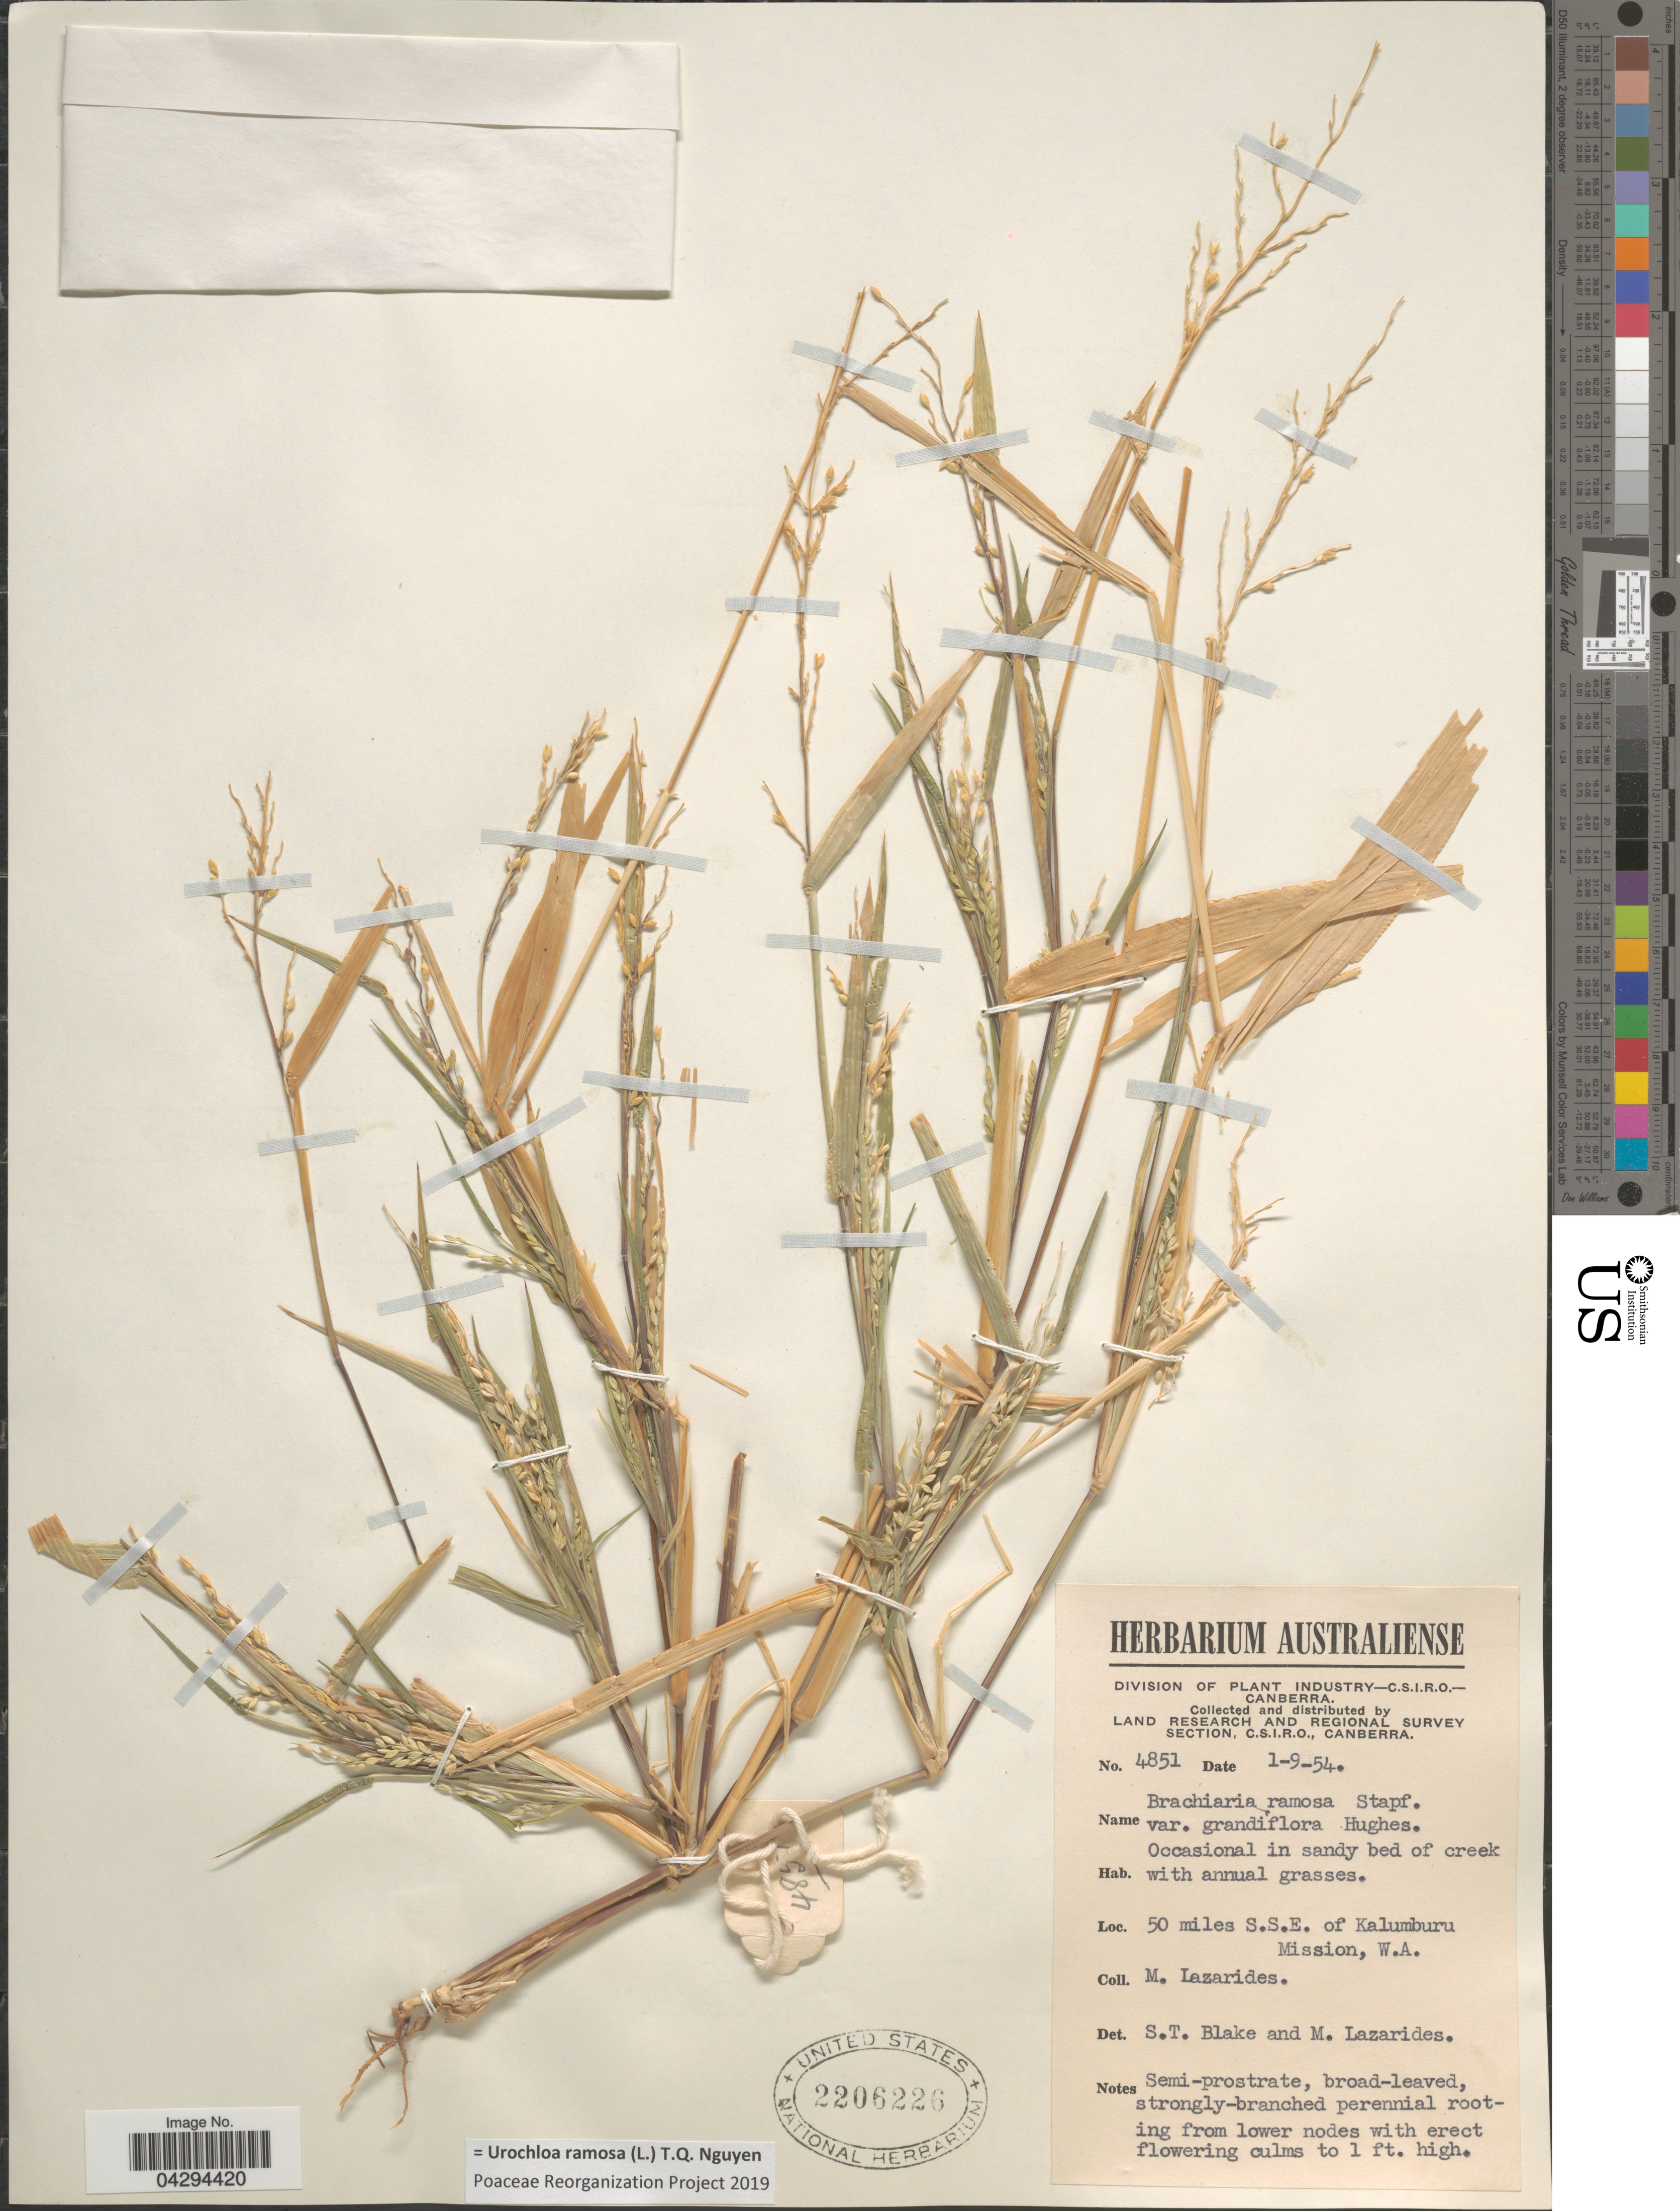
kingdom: Plantae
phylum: Tracheophyta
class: Liliopsida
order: Poales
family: Poaceae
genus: Urochloa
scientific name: Urochloa ramosa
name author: T.Q. Nguyen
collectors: M. Lazarides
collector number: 4851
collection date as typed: Transcribed d/m/y: 1/9/54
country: Australia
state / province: Western Australia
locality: Land Research and Regional Survey Section. 50 miles S.S.E. of Kalumburu Mission.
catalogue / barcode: US 2206226